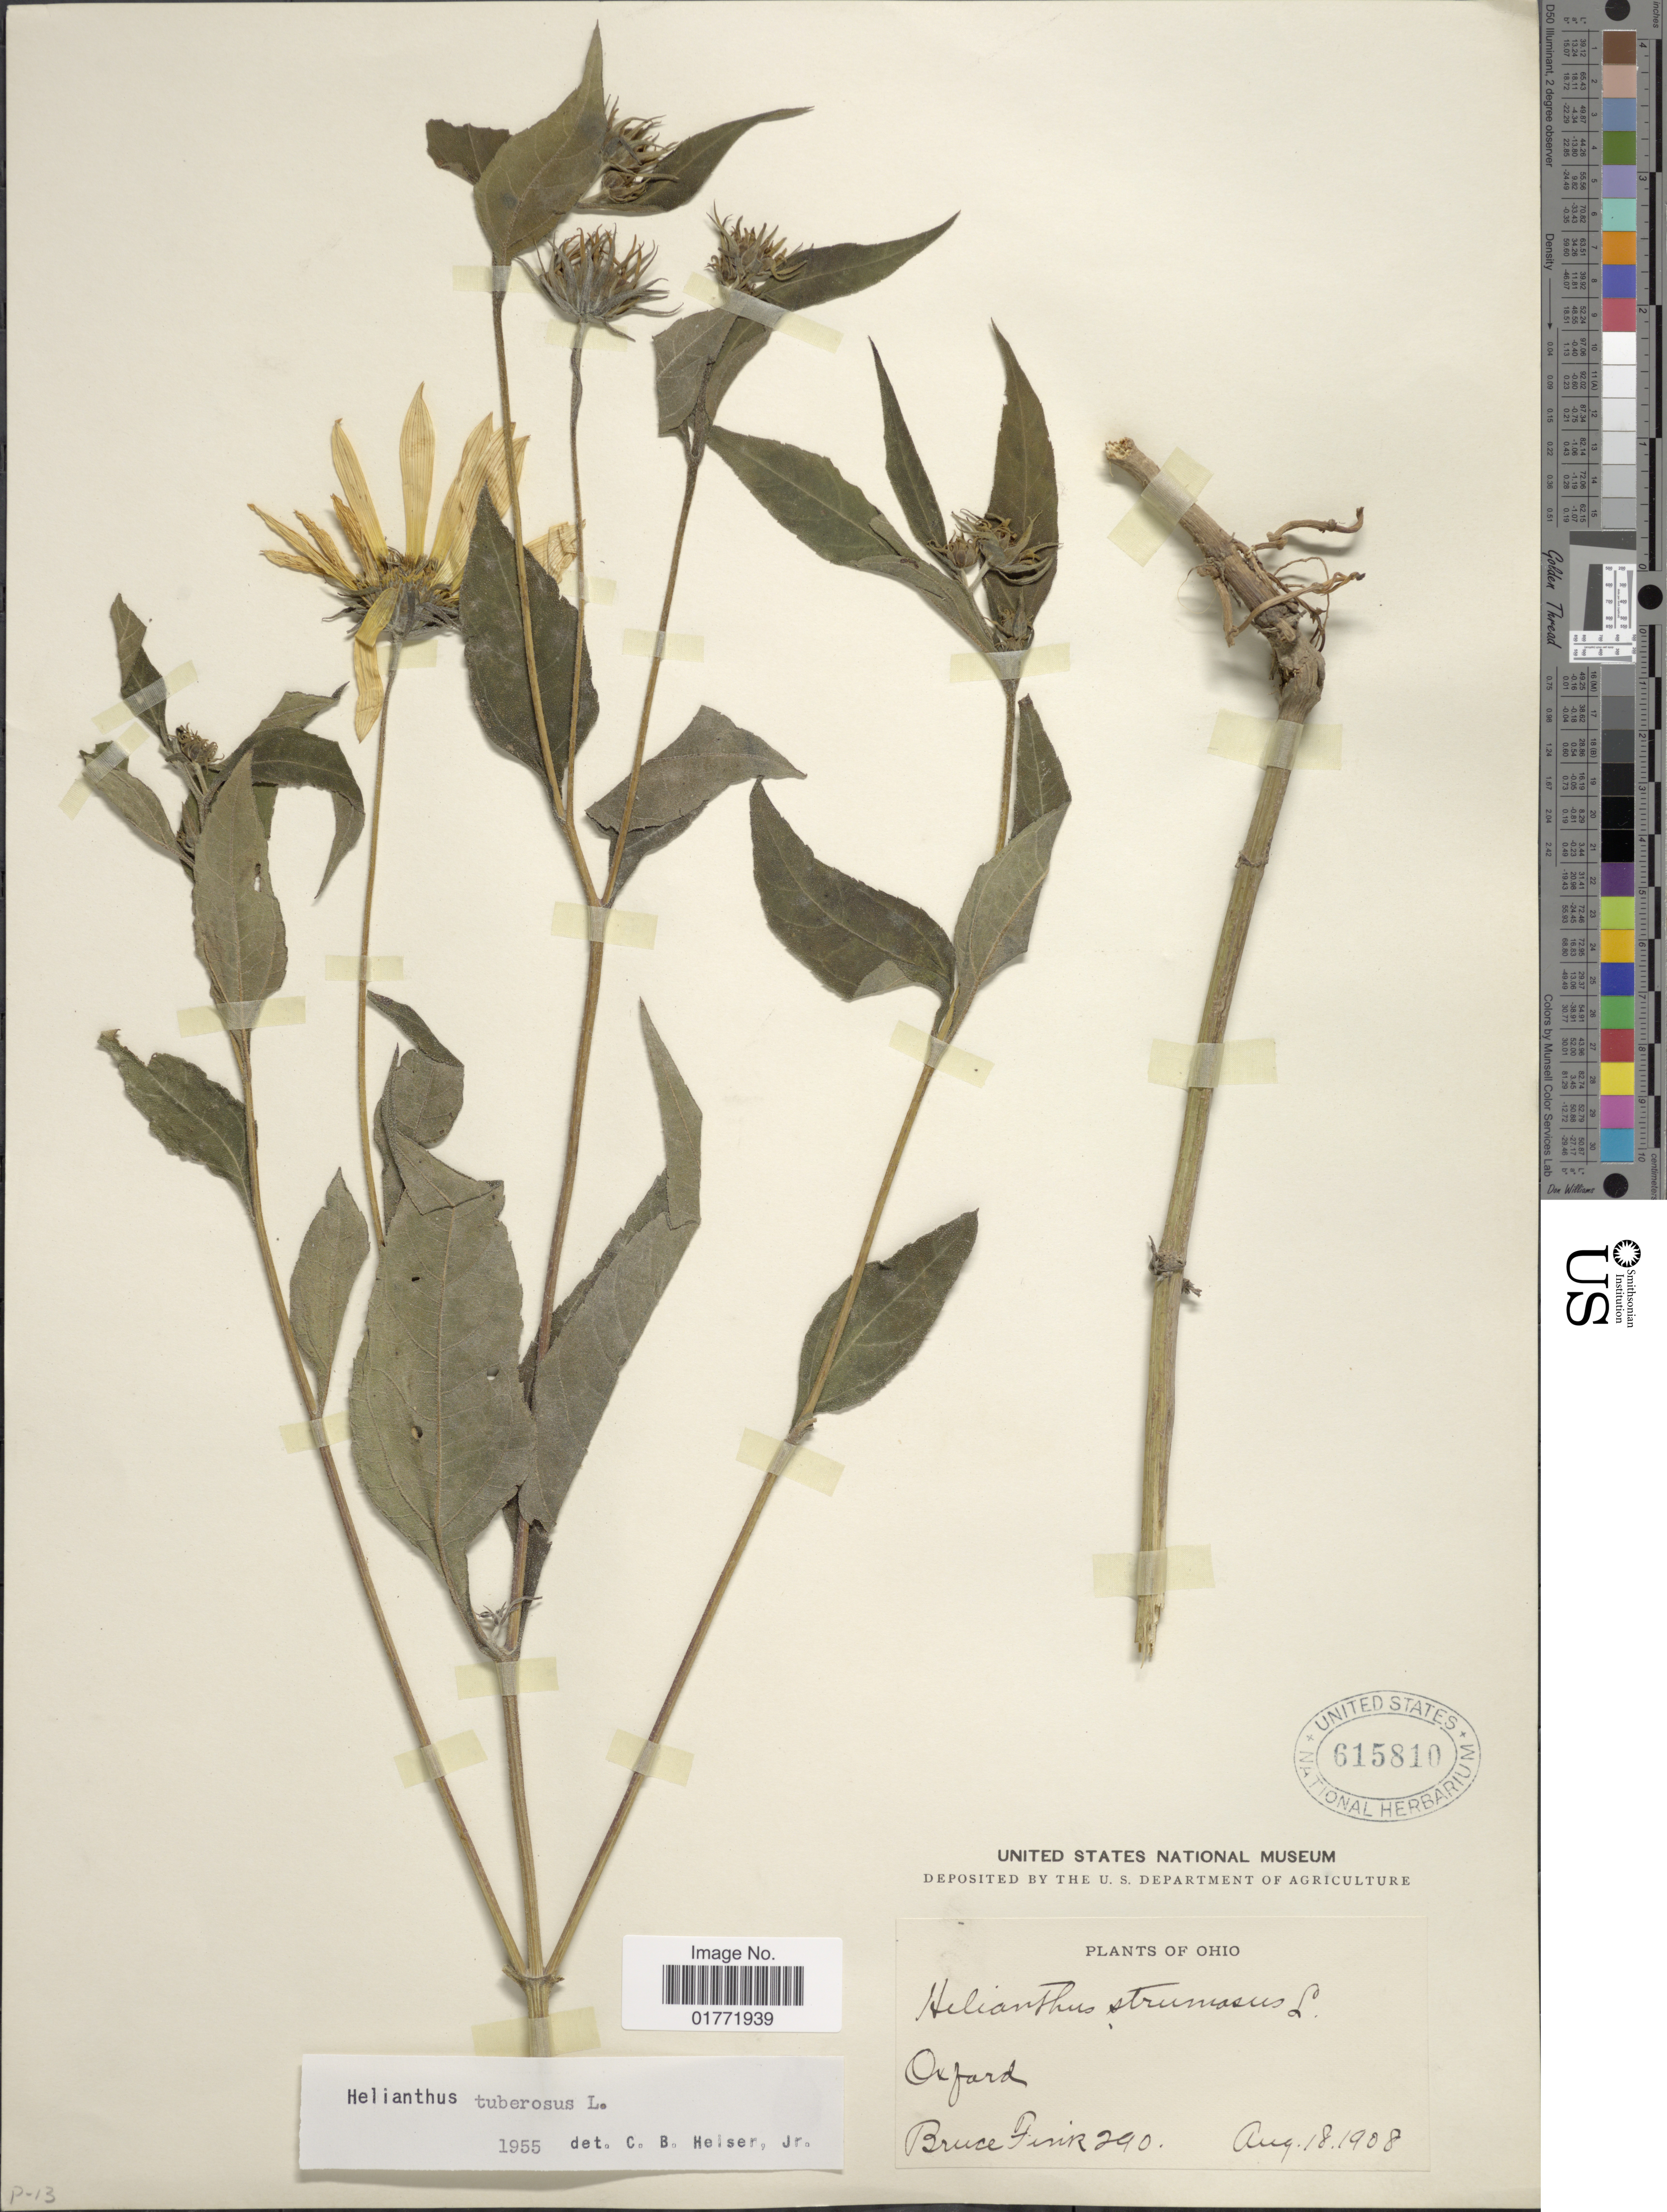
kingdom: Plantae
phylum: Tracheophyta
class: Magnoliopsida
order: Asterales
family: Asteraceae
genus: Helianthus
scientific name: Helianthus tuberosus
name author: L.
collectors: B. Fink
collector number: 290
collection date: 1908-08-18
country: United States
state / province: Ohio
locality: Oxford.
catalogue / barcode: US 615810